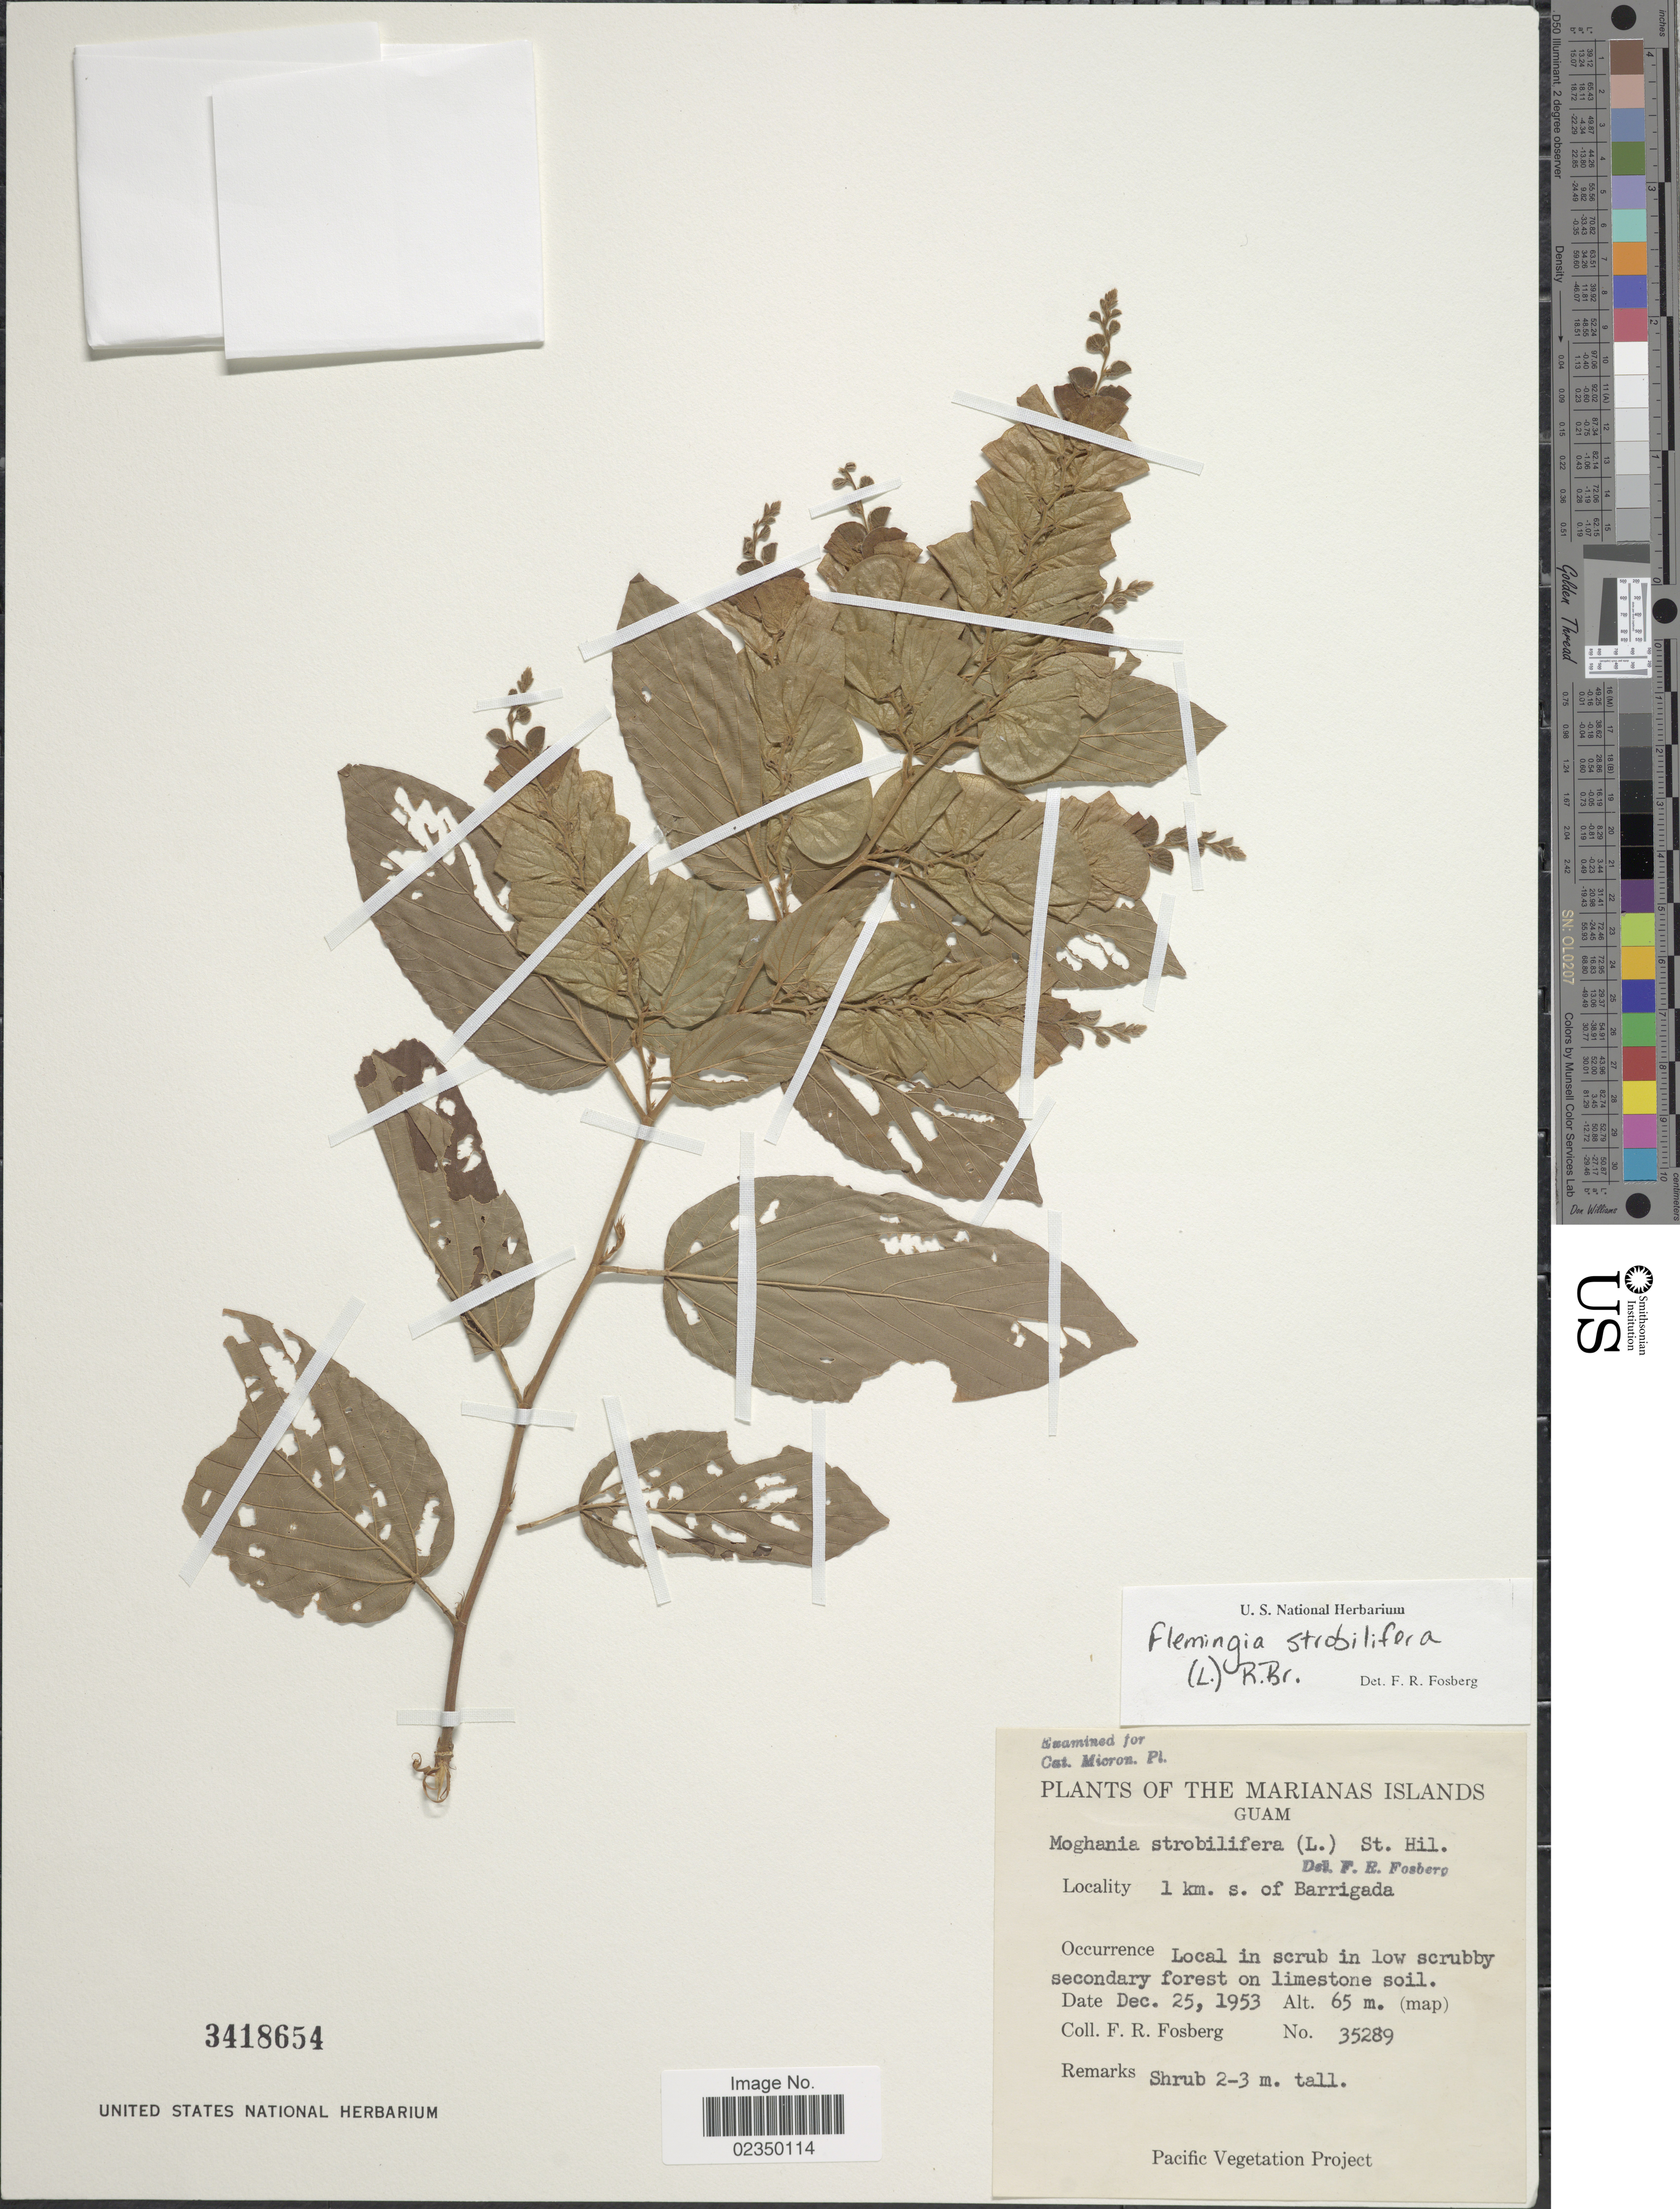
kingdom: Plantae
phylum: Tracheophyta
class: Magnoliopsida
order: Fabales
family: Fabaceae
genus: Flemingia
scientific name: Flemingia strobilifera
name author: (L.) W.T. Aiton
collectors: F. R. Fosberg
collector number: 35289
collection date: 1953-12-25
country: Guam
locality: Marianas Islands, 1 km. s. of Barrigada.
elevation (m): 65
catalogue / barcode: US 3418654